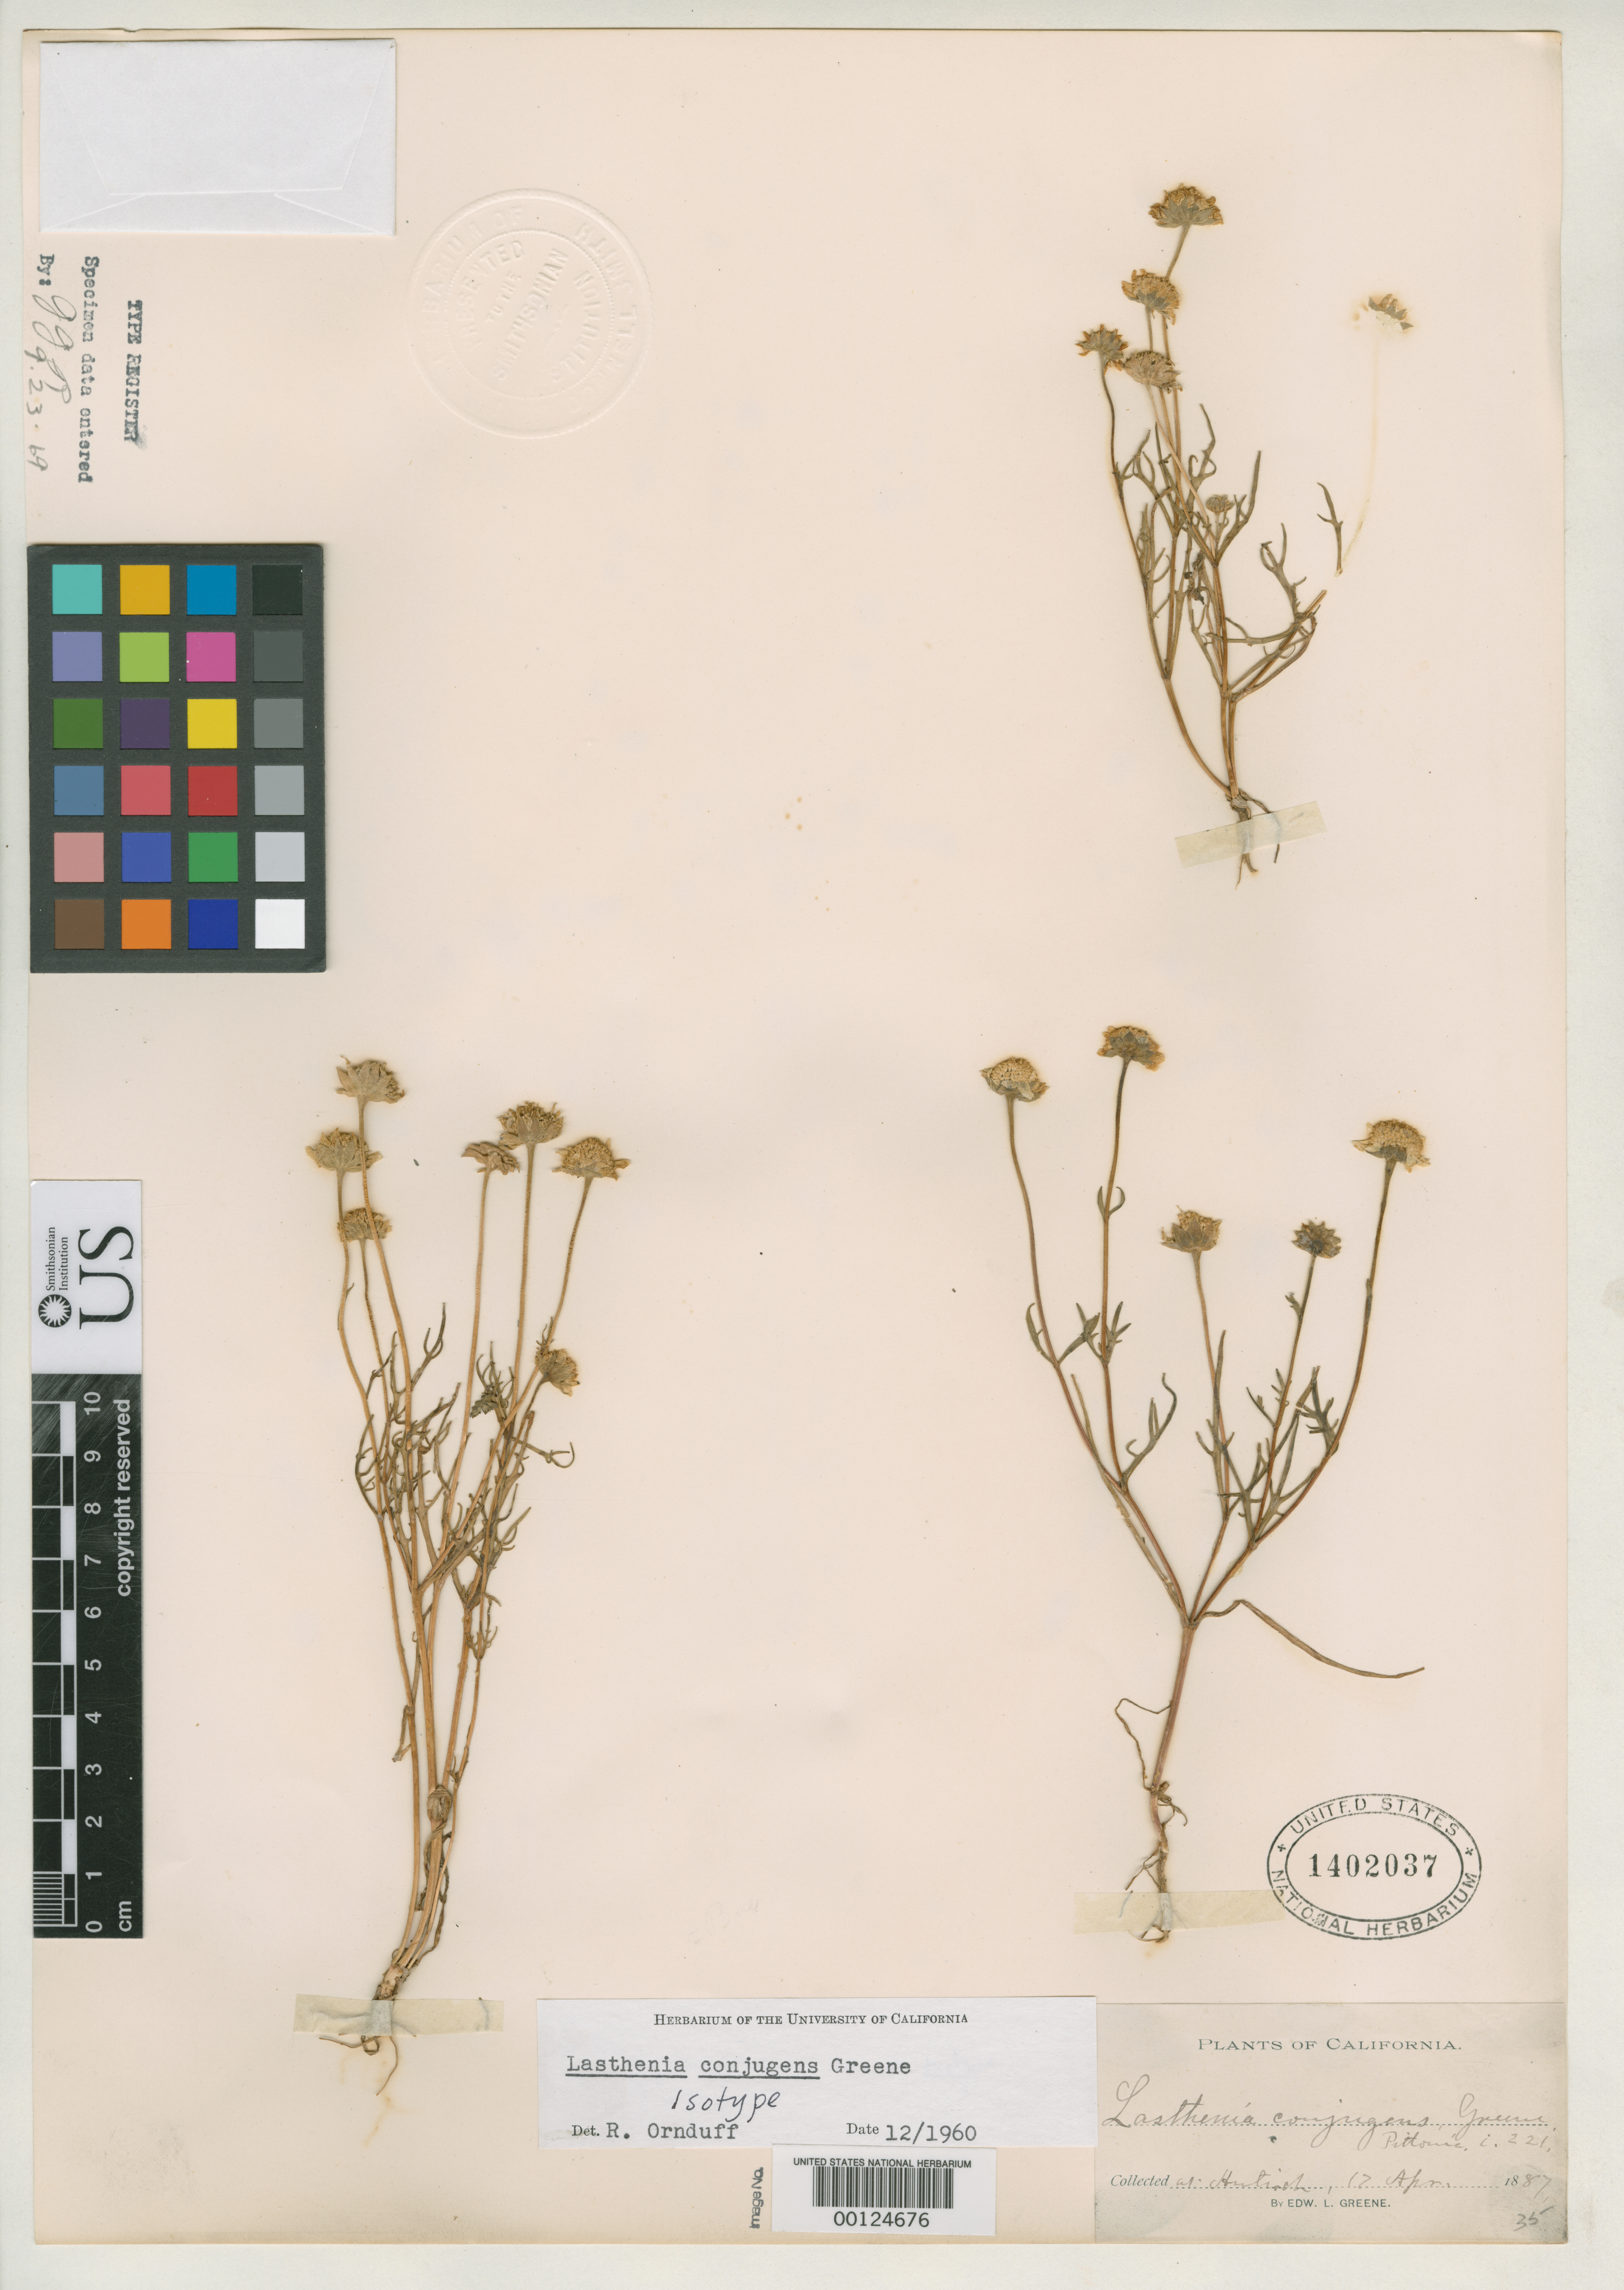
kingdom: Plantae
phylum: Tracheophyta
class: Magnoliopsida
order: Asterales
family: Asteraceae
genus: Lasthenia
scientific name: Lasthenia conjugens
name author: Greene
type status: Isotype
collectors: E. L. Greene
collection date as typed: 17 Apr 1887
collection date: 1887-04-17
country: United States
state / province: California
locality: Hutisch.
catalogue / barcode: US 1402037